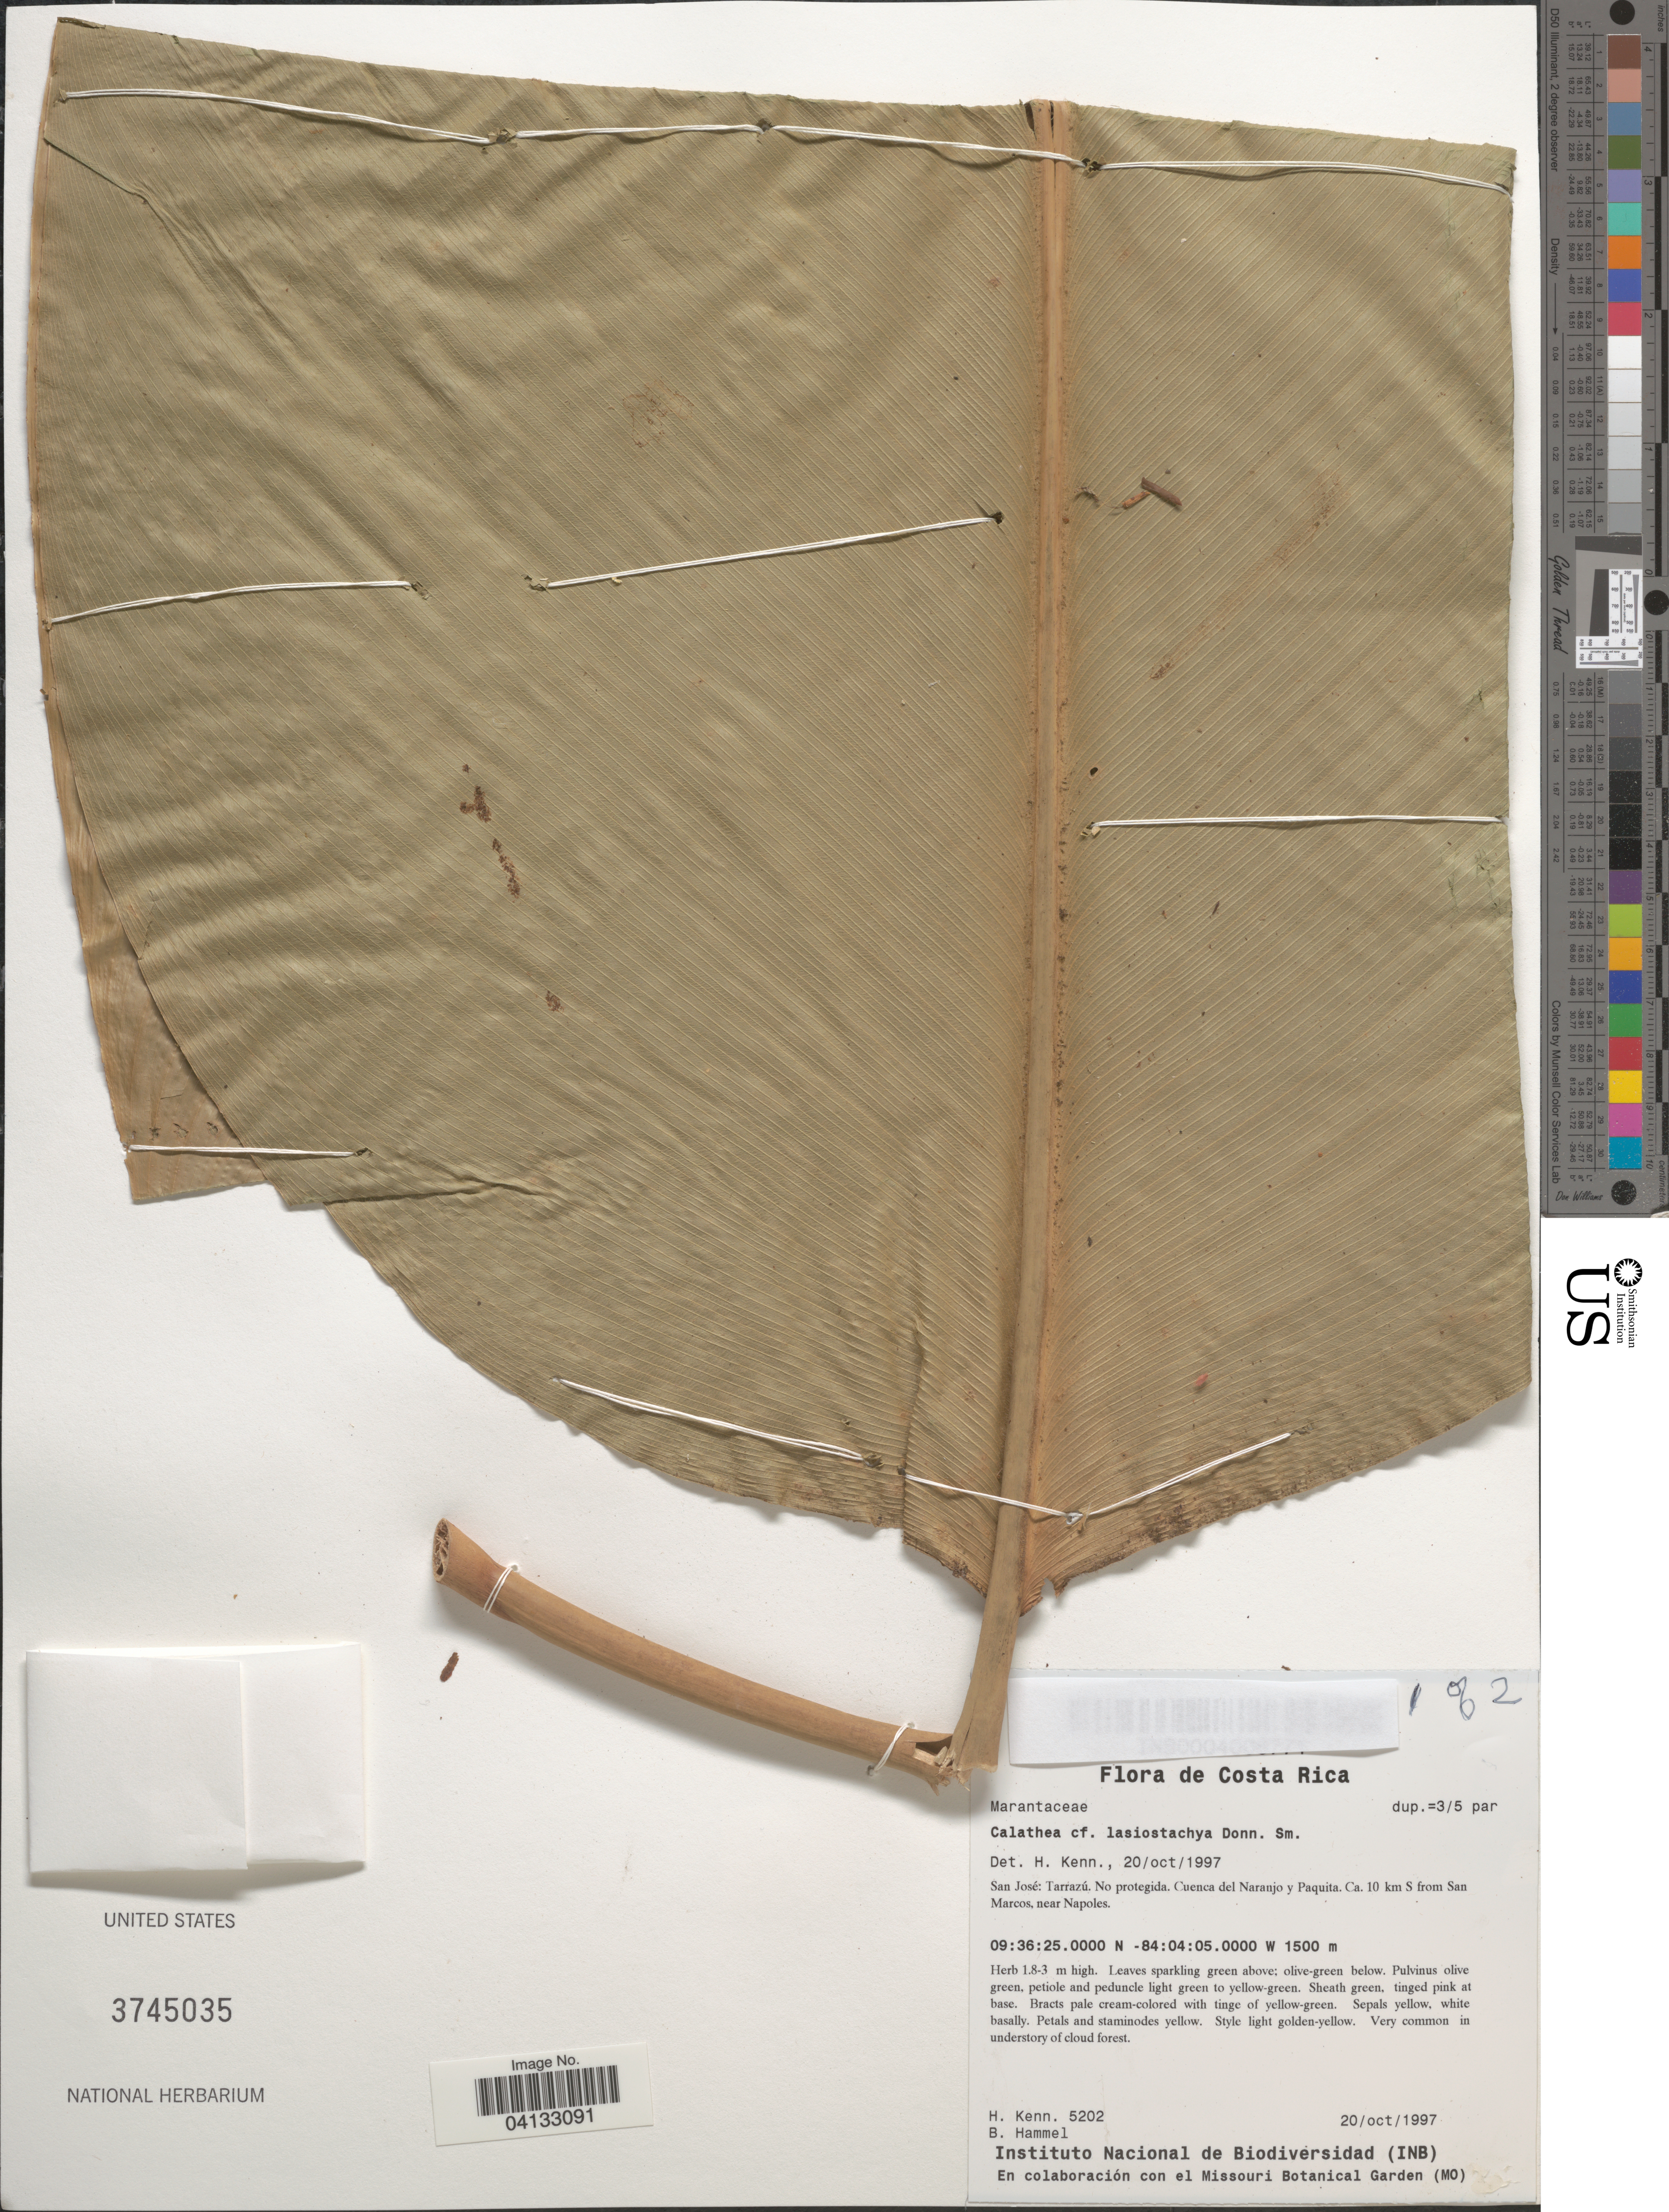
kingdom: Plantae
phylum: Tracheophyta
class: Liliopsida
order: Zingiberales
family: Marantaceae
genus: Calathea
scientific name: Calathea lasiostachya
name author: Donn. Sm.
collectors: H. Kenn. & B. Hammel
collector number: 5205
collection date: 1997-10-20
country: Costa Rica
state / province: San José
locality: Tarrazú. No protegida. Cuenca del Naranjo y Paquita. Ca. 10 km S from San Marcos, near Napoles.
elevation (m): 1500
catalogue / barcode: US 3745035